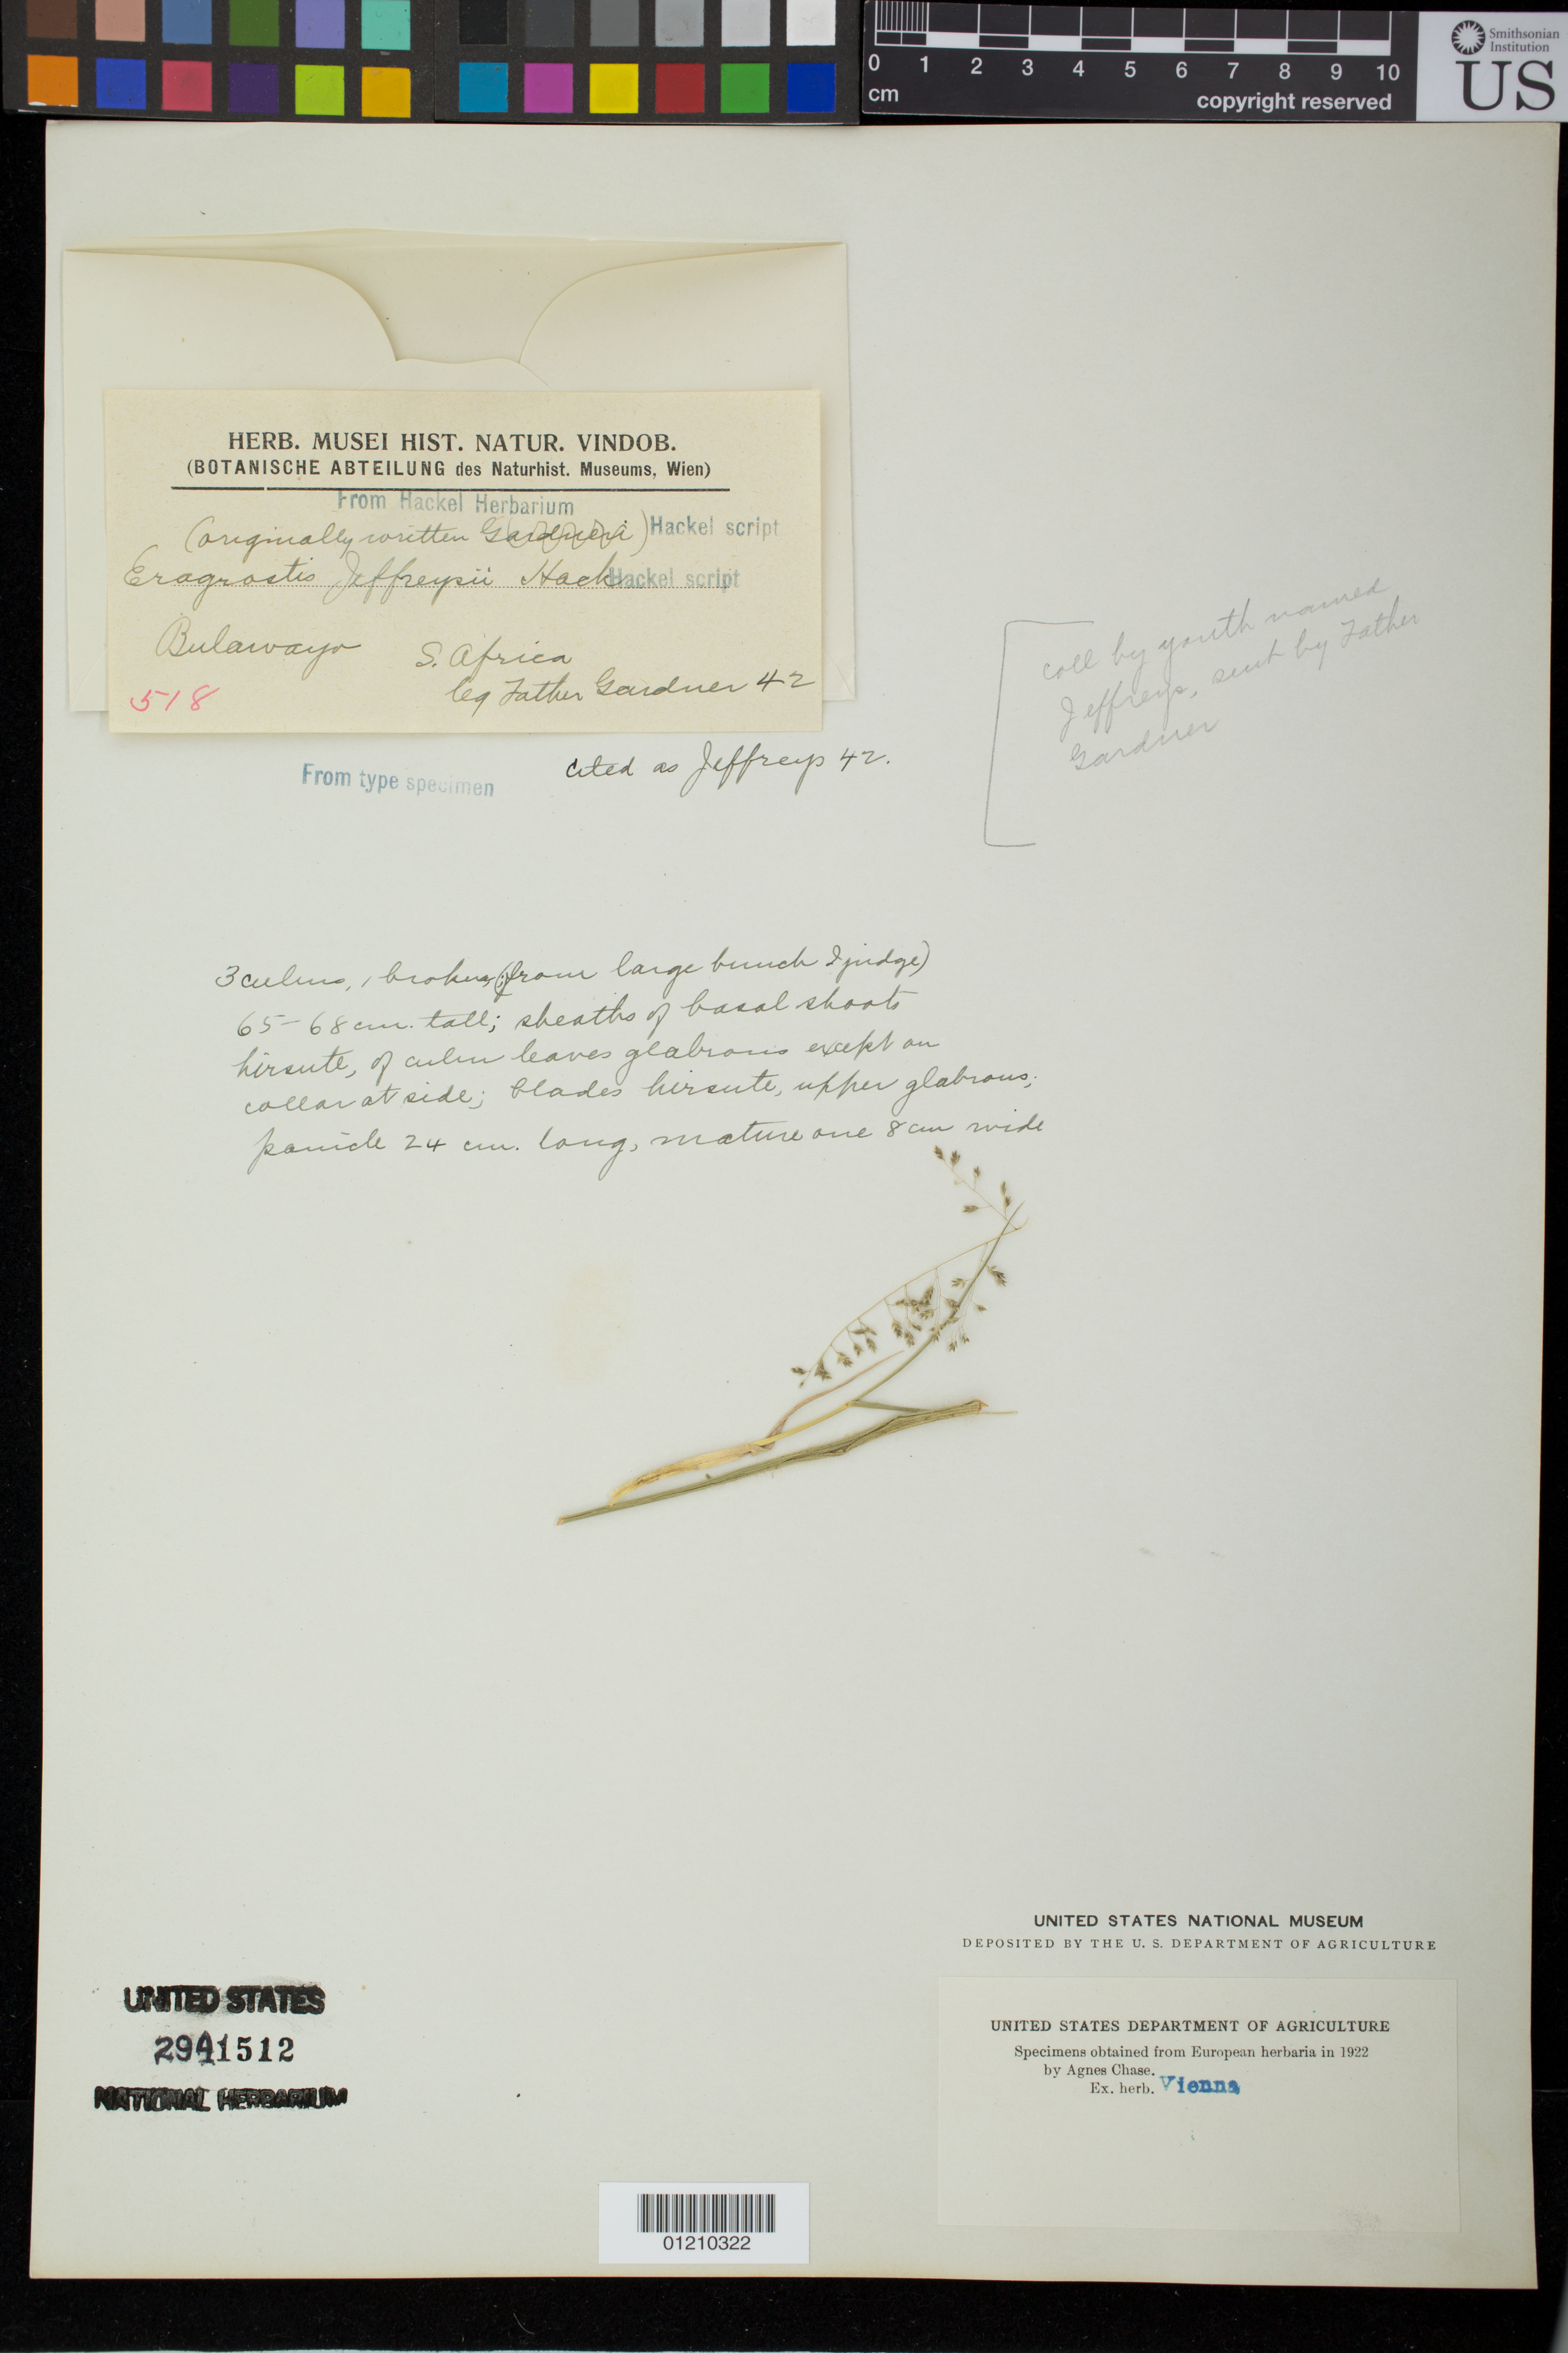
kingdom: Plantae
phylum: Tracheophyta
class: Liliopsida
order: Poales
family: Poaceae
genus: Eragrostis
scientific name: Eragrostis jeffreysii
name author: Hack.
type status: Type Collection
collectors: -- Gardner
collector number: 42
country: Zimbabwe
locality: Prope Bulowayo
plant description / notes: Fragmentary material of type specimen ex herb. Vienna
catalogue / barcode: US 2941512